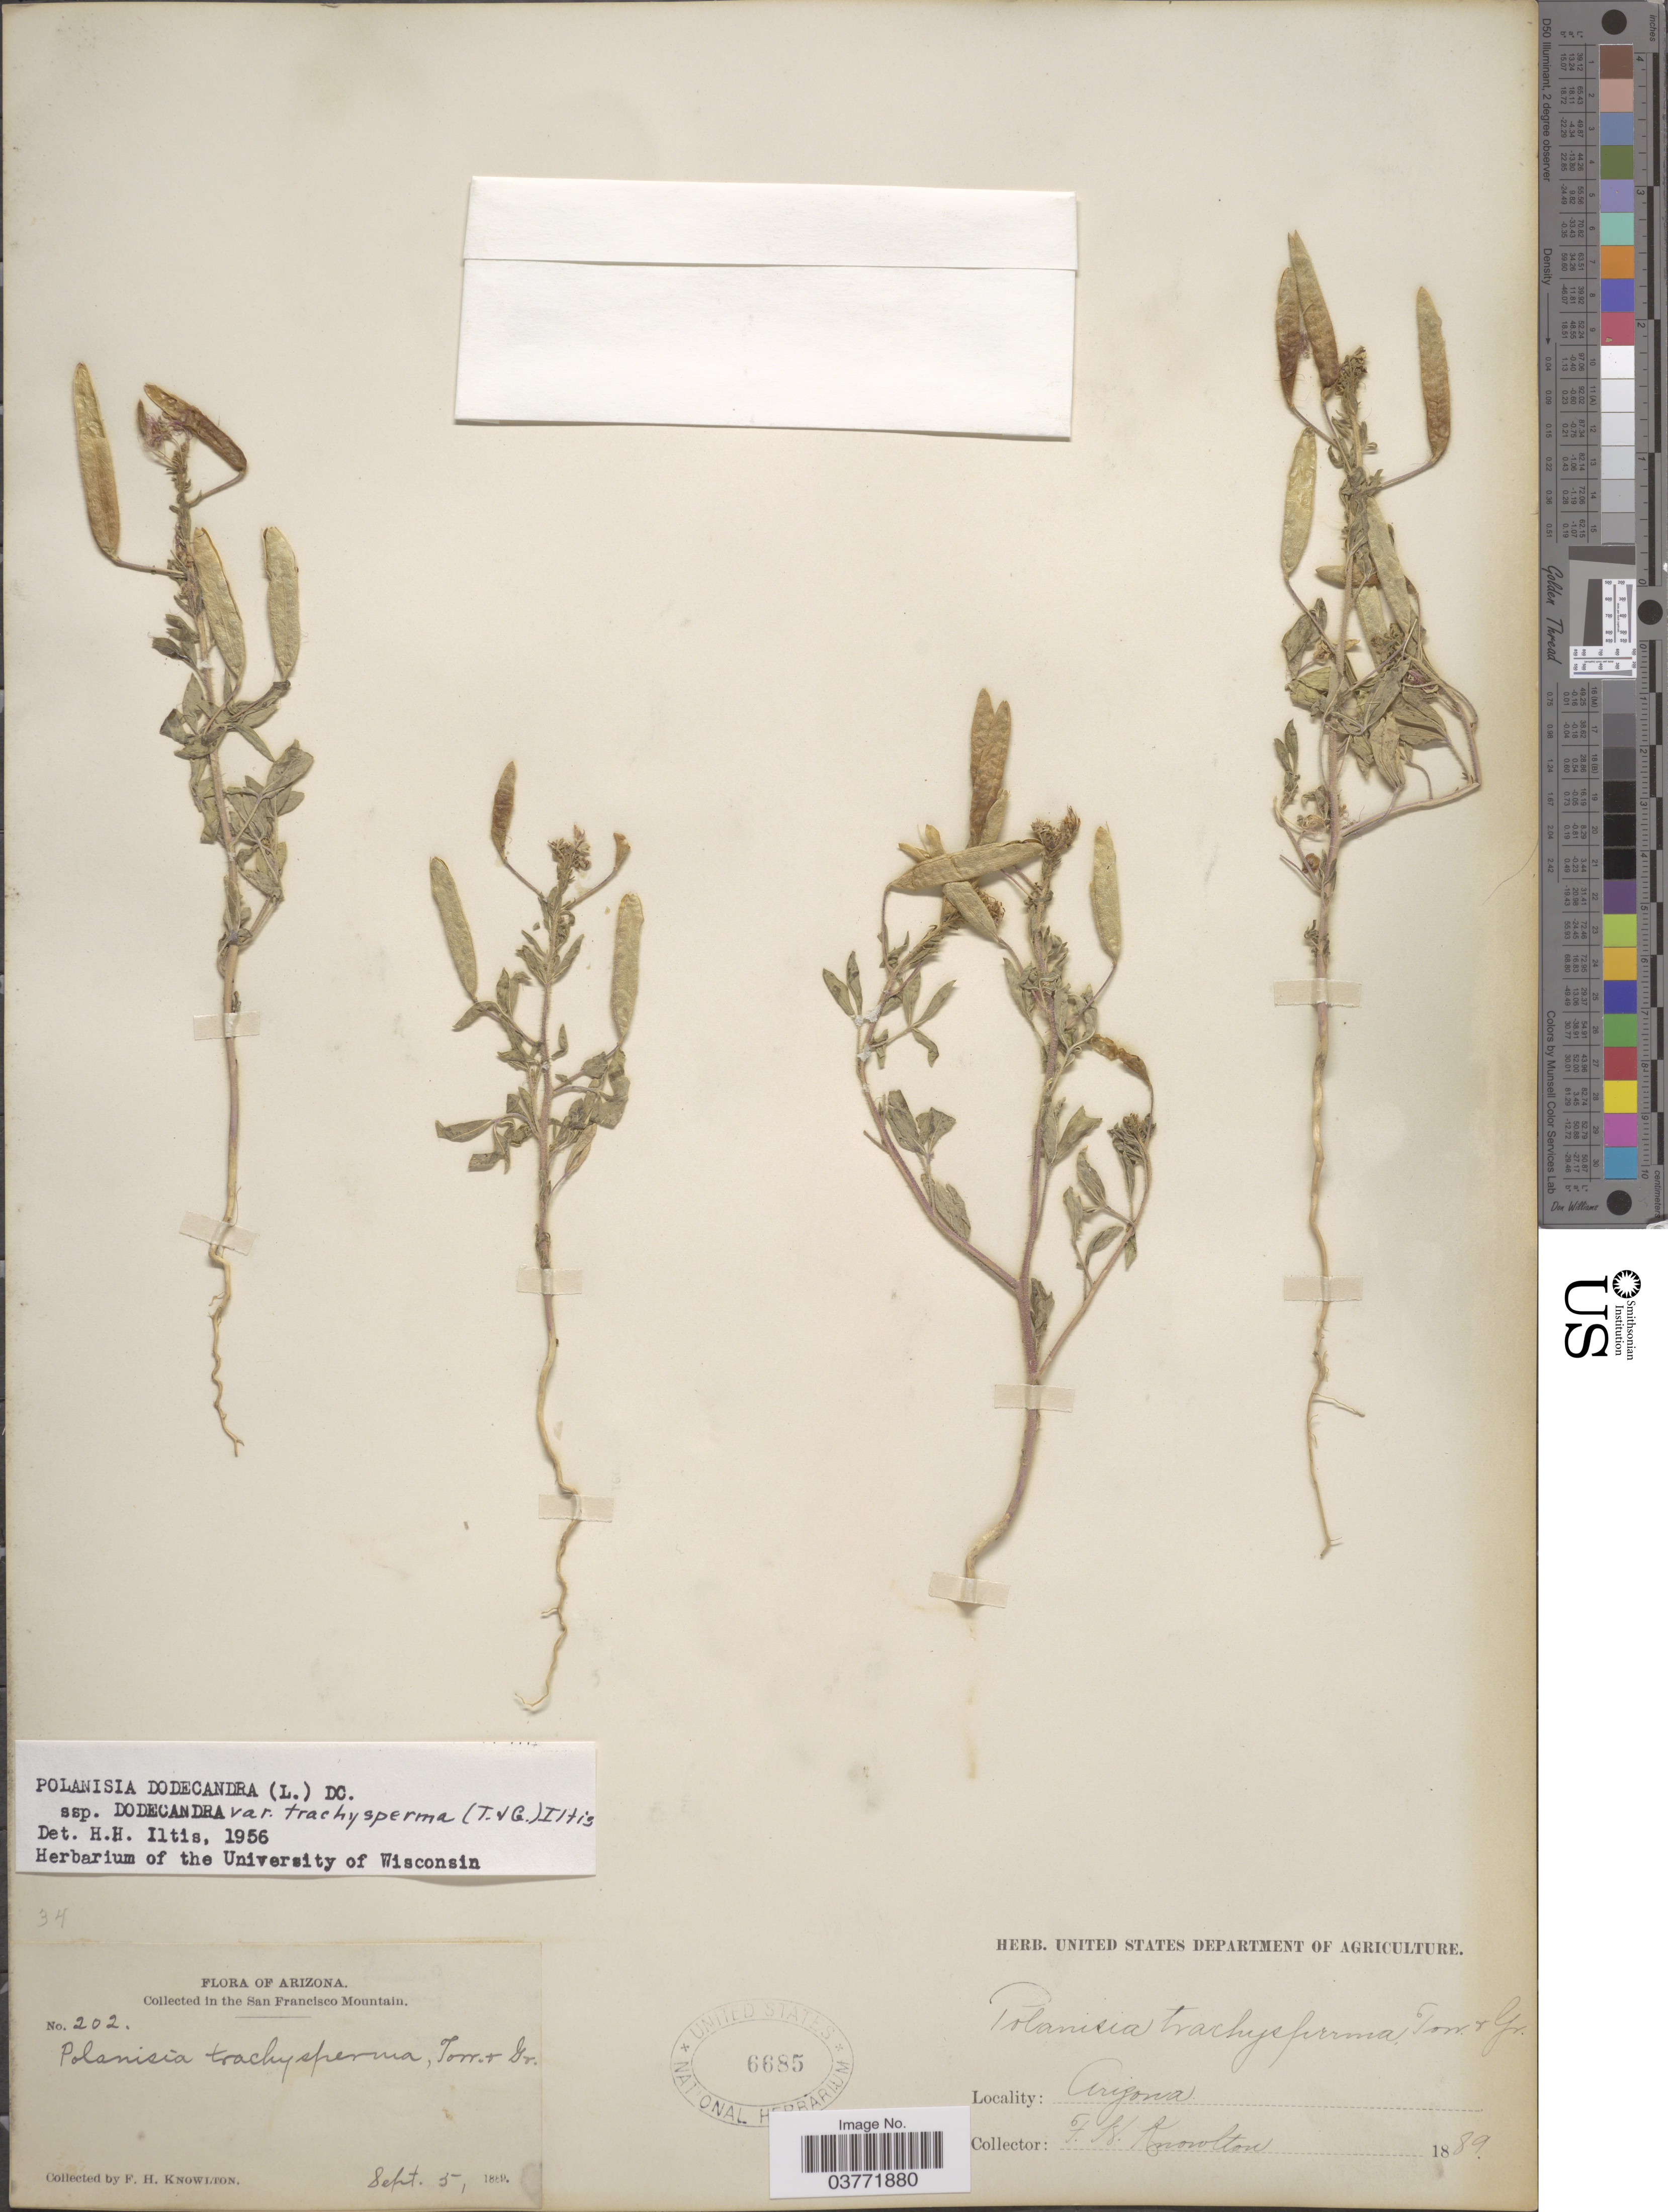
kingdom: Plantae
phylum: Tracheophyta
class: Magnoliopsida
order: Brassicales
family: Cleomaceae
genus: Polanisia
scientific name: Polanisia trachysperma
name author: Torr. & A. Gray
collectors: F. H. Knowlton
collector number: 202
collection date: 1889-09-05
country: United States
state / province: Arizona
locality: San Francisco Mountain.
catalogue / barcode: US 6685